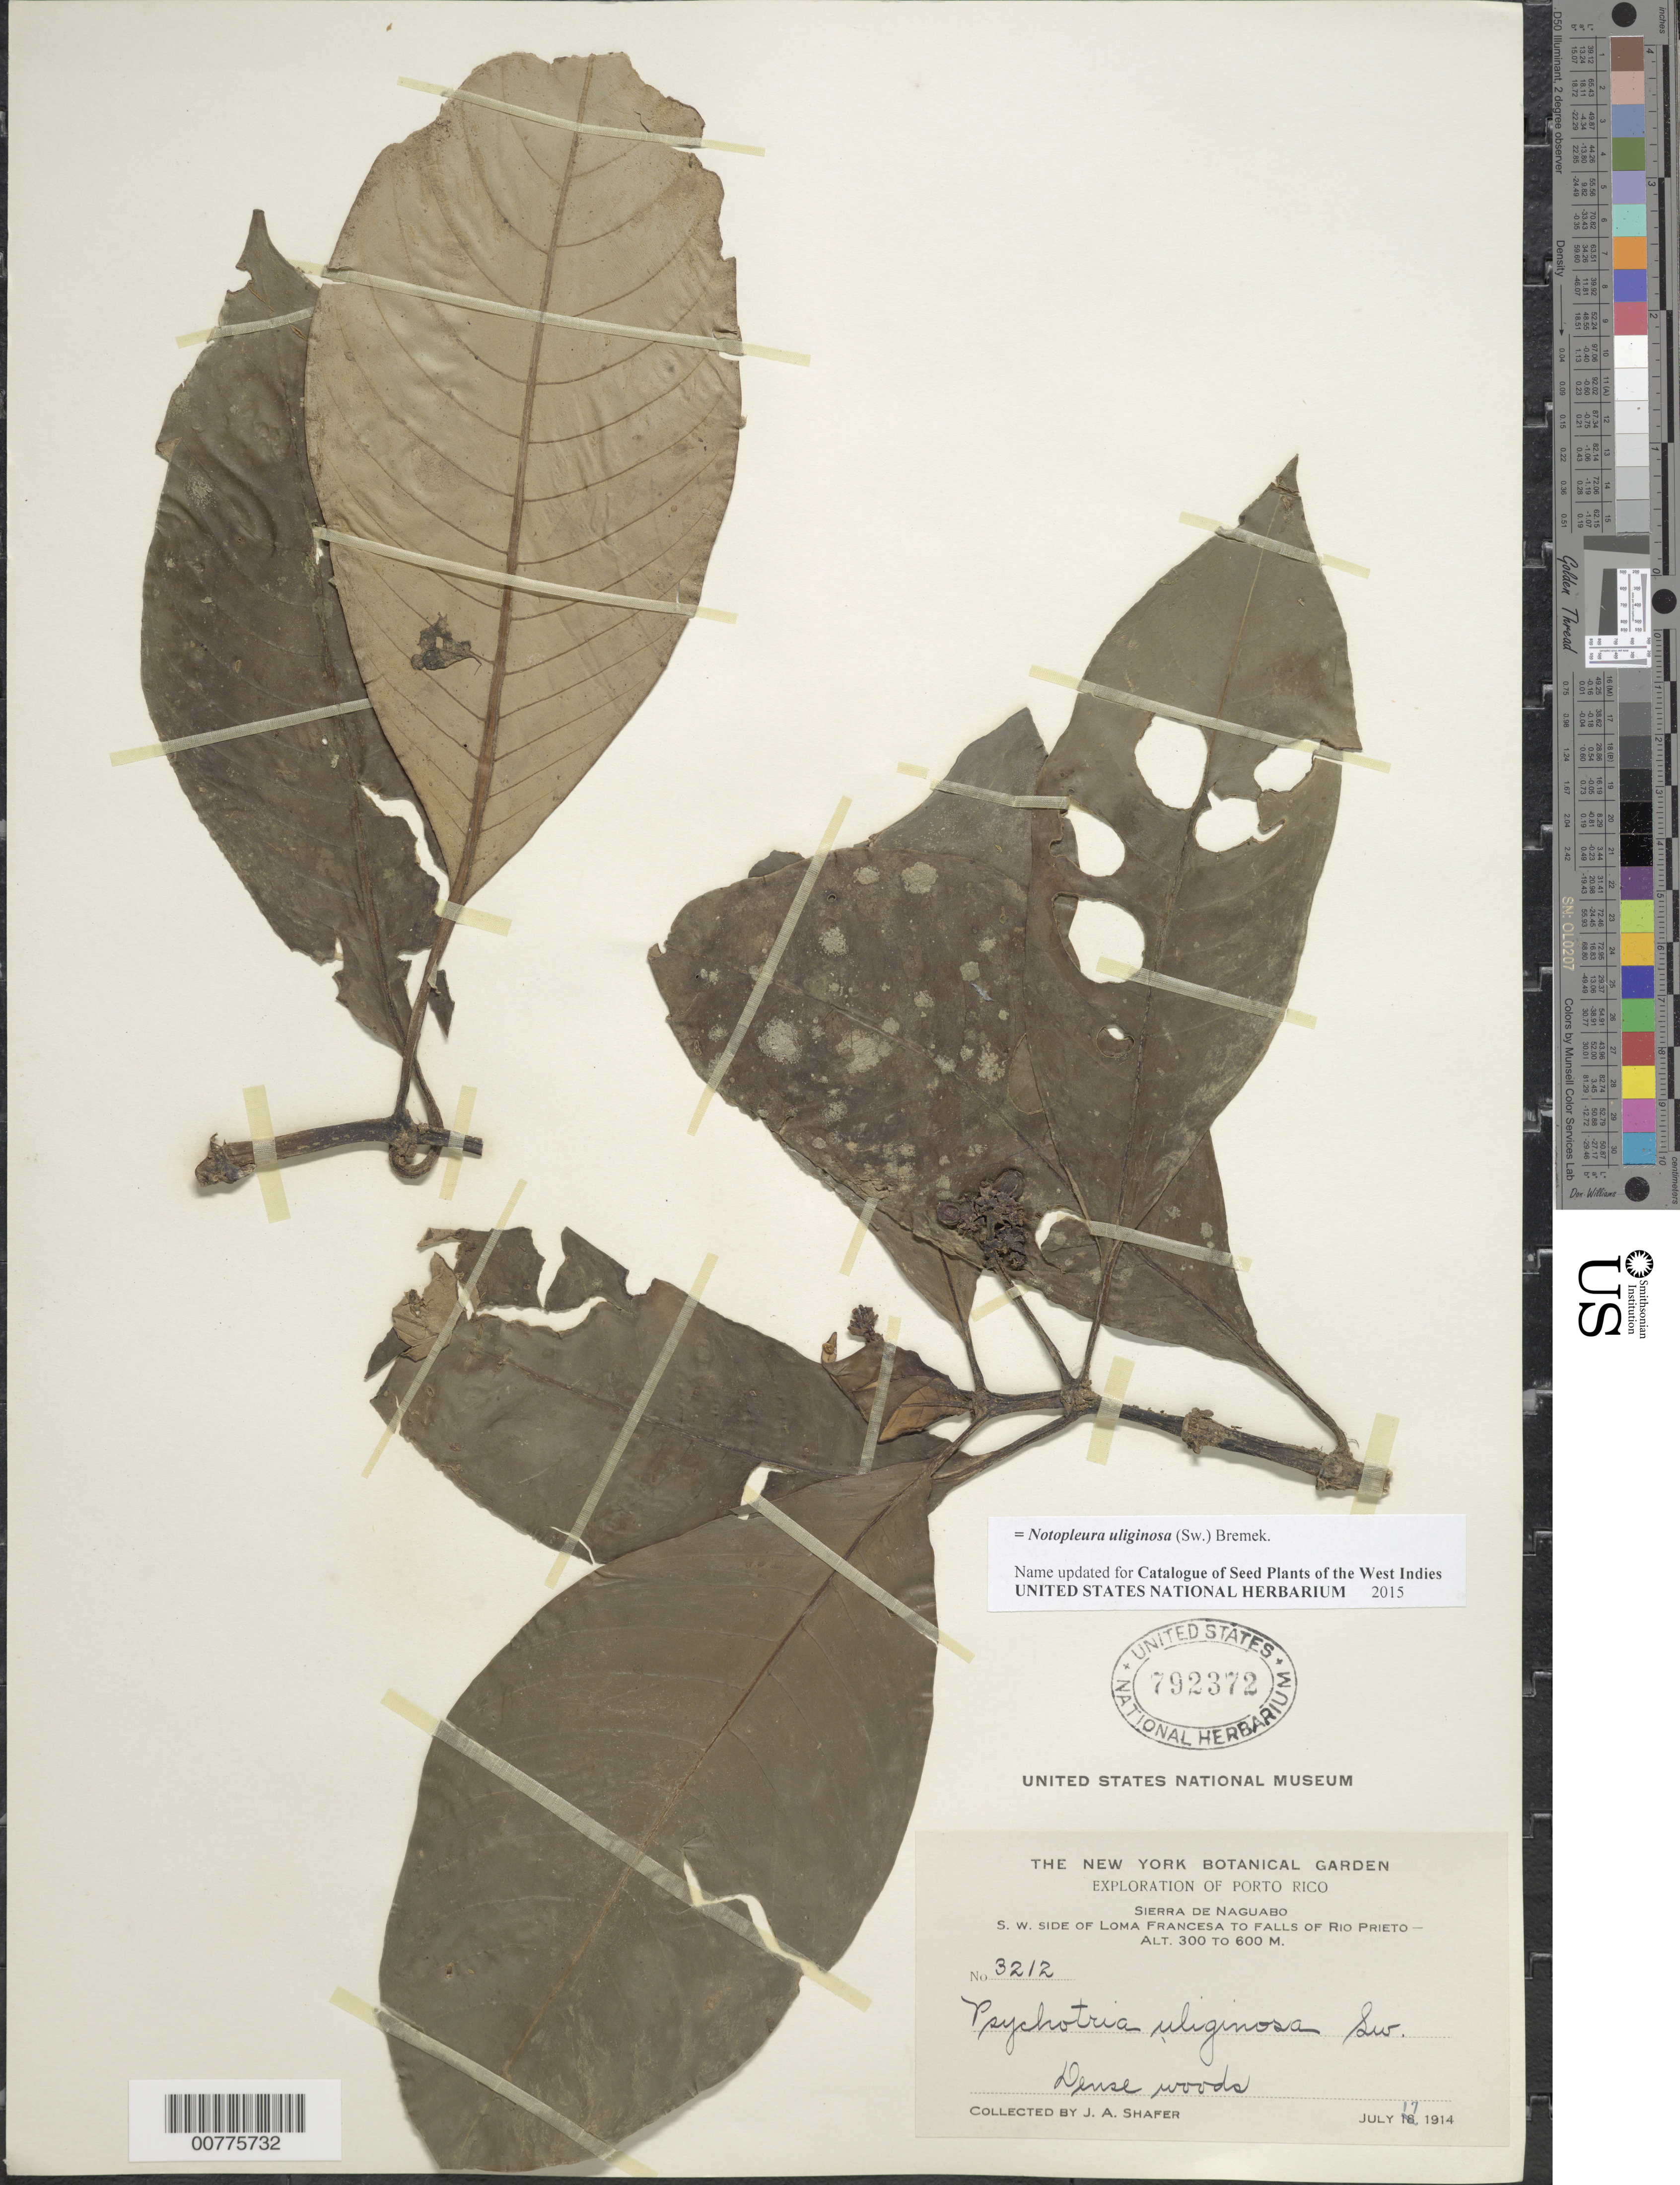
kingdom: Plantae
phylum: Tracheophyta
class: Magnoliopsida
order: Gentianales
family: Rubiaceae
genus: Notopleura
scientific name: Notopleura uliginosa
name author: (Sw.) Bremek.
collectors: J. A. Shafer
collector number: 3212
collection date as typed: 17 Jul 1914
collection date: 1914-07-17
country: Puerto Rico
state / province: Naguabo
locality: Sierra de Naguabo, SW side of Loma Francesa to Falls of Río Prieto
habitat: Dense woods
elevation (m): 300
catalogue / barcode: US 792372